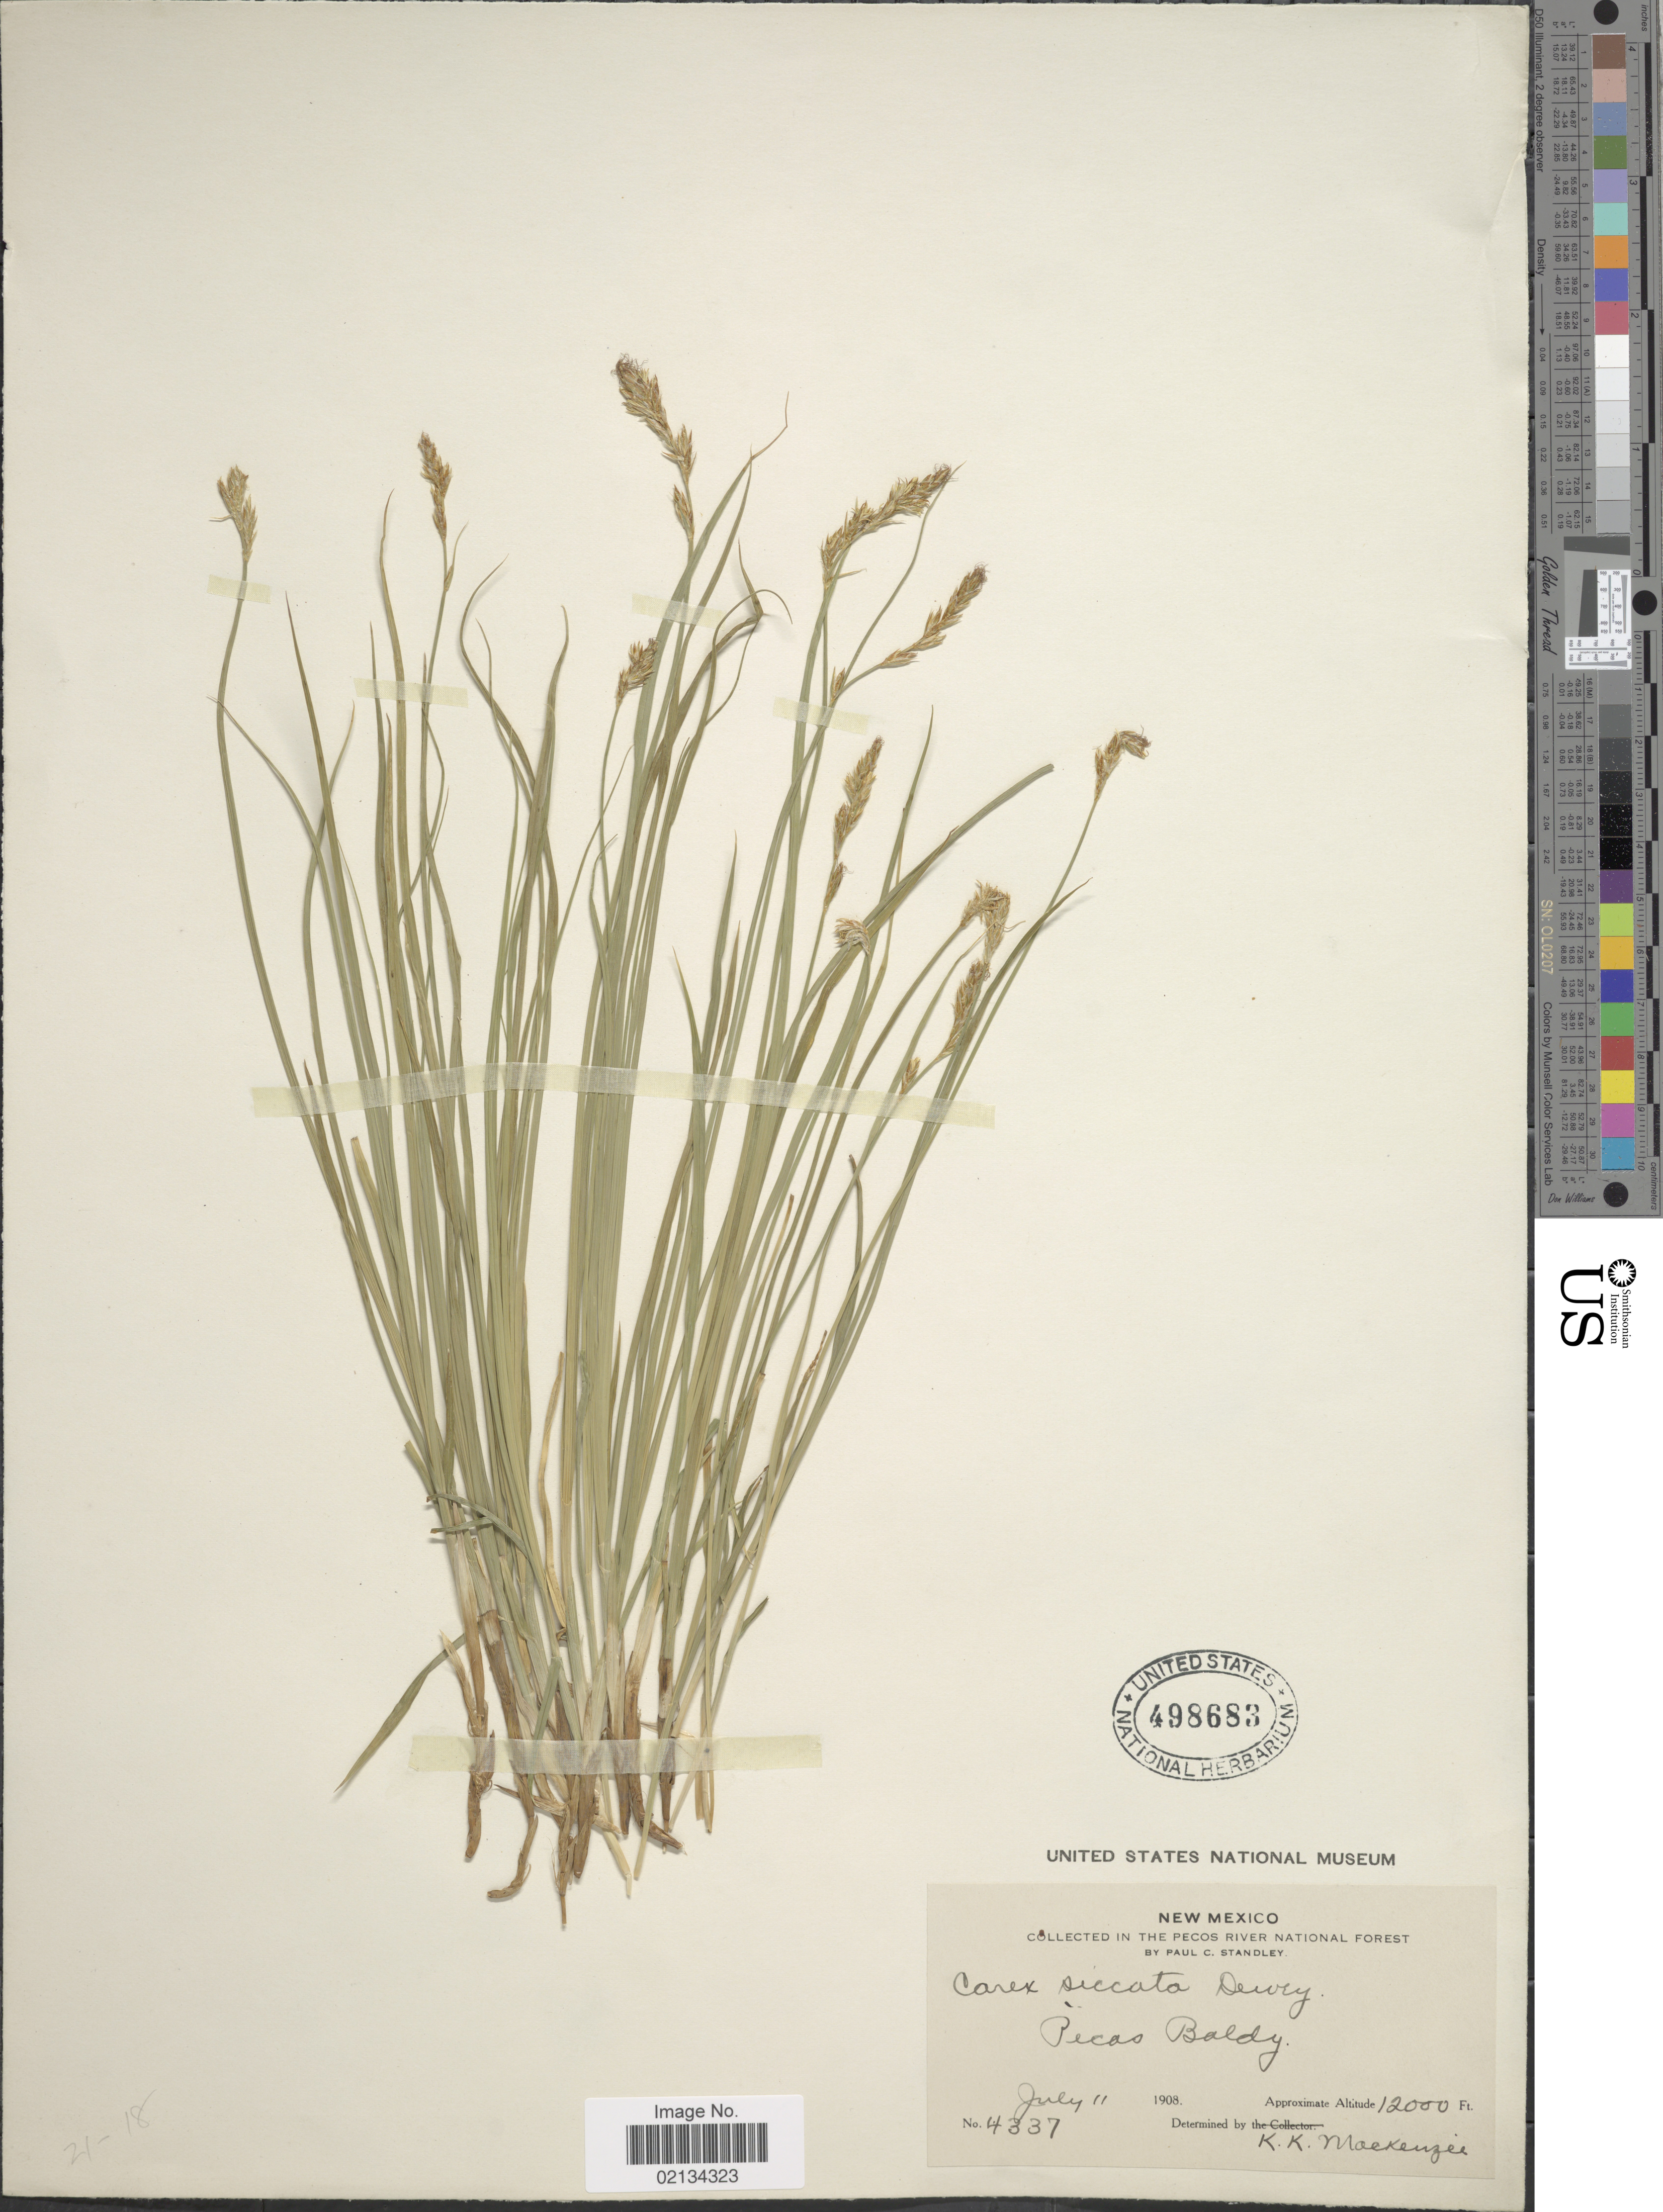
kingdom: Plantae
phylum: Tracheophyta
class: Liliopsida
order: Poales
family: Cyperaceae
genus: Carex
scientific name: Carex siccata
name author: Dewey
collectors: P. C. Standley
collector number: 4337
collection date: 1908-07-11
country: United States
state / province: New Mexico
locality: In the Pecos River National Forest, Pecos Baldy.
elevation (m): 3658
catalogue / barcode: US 498683